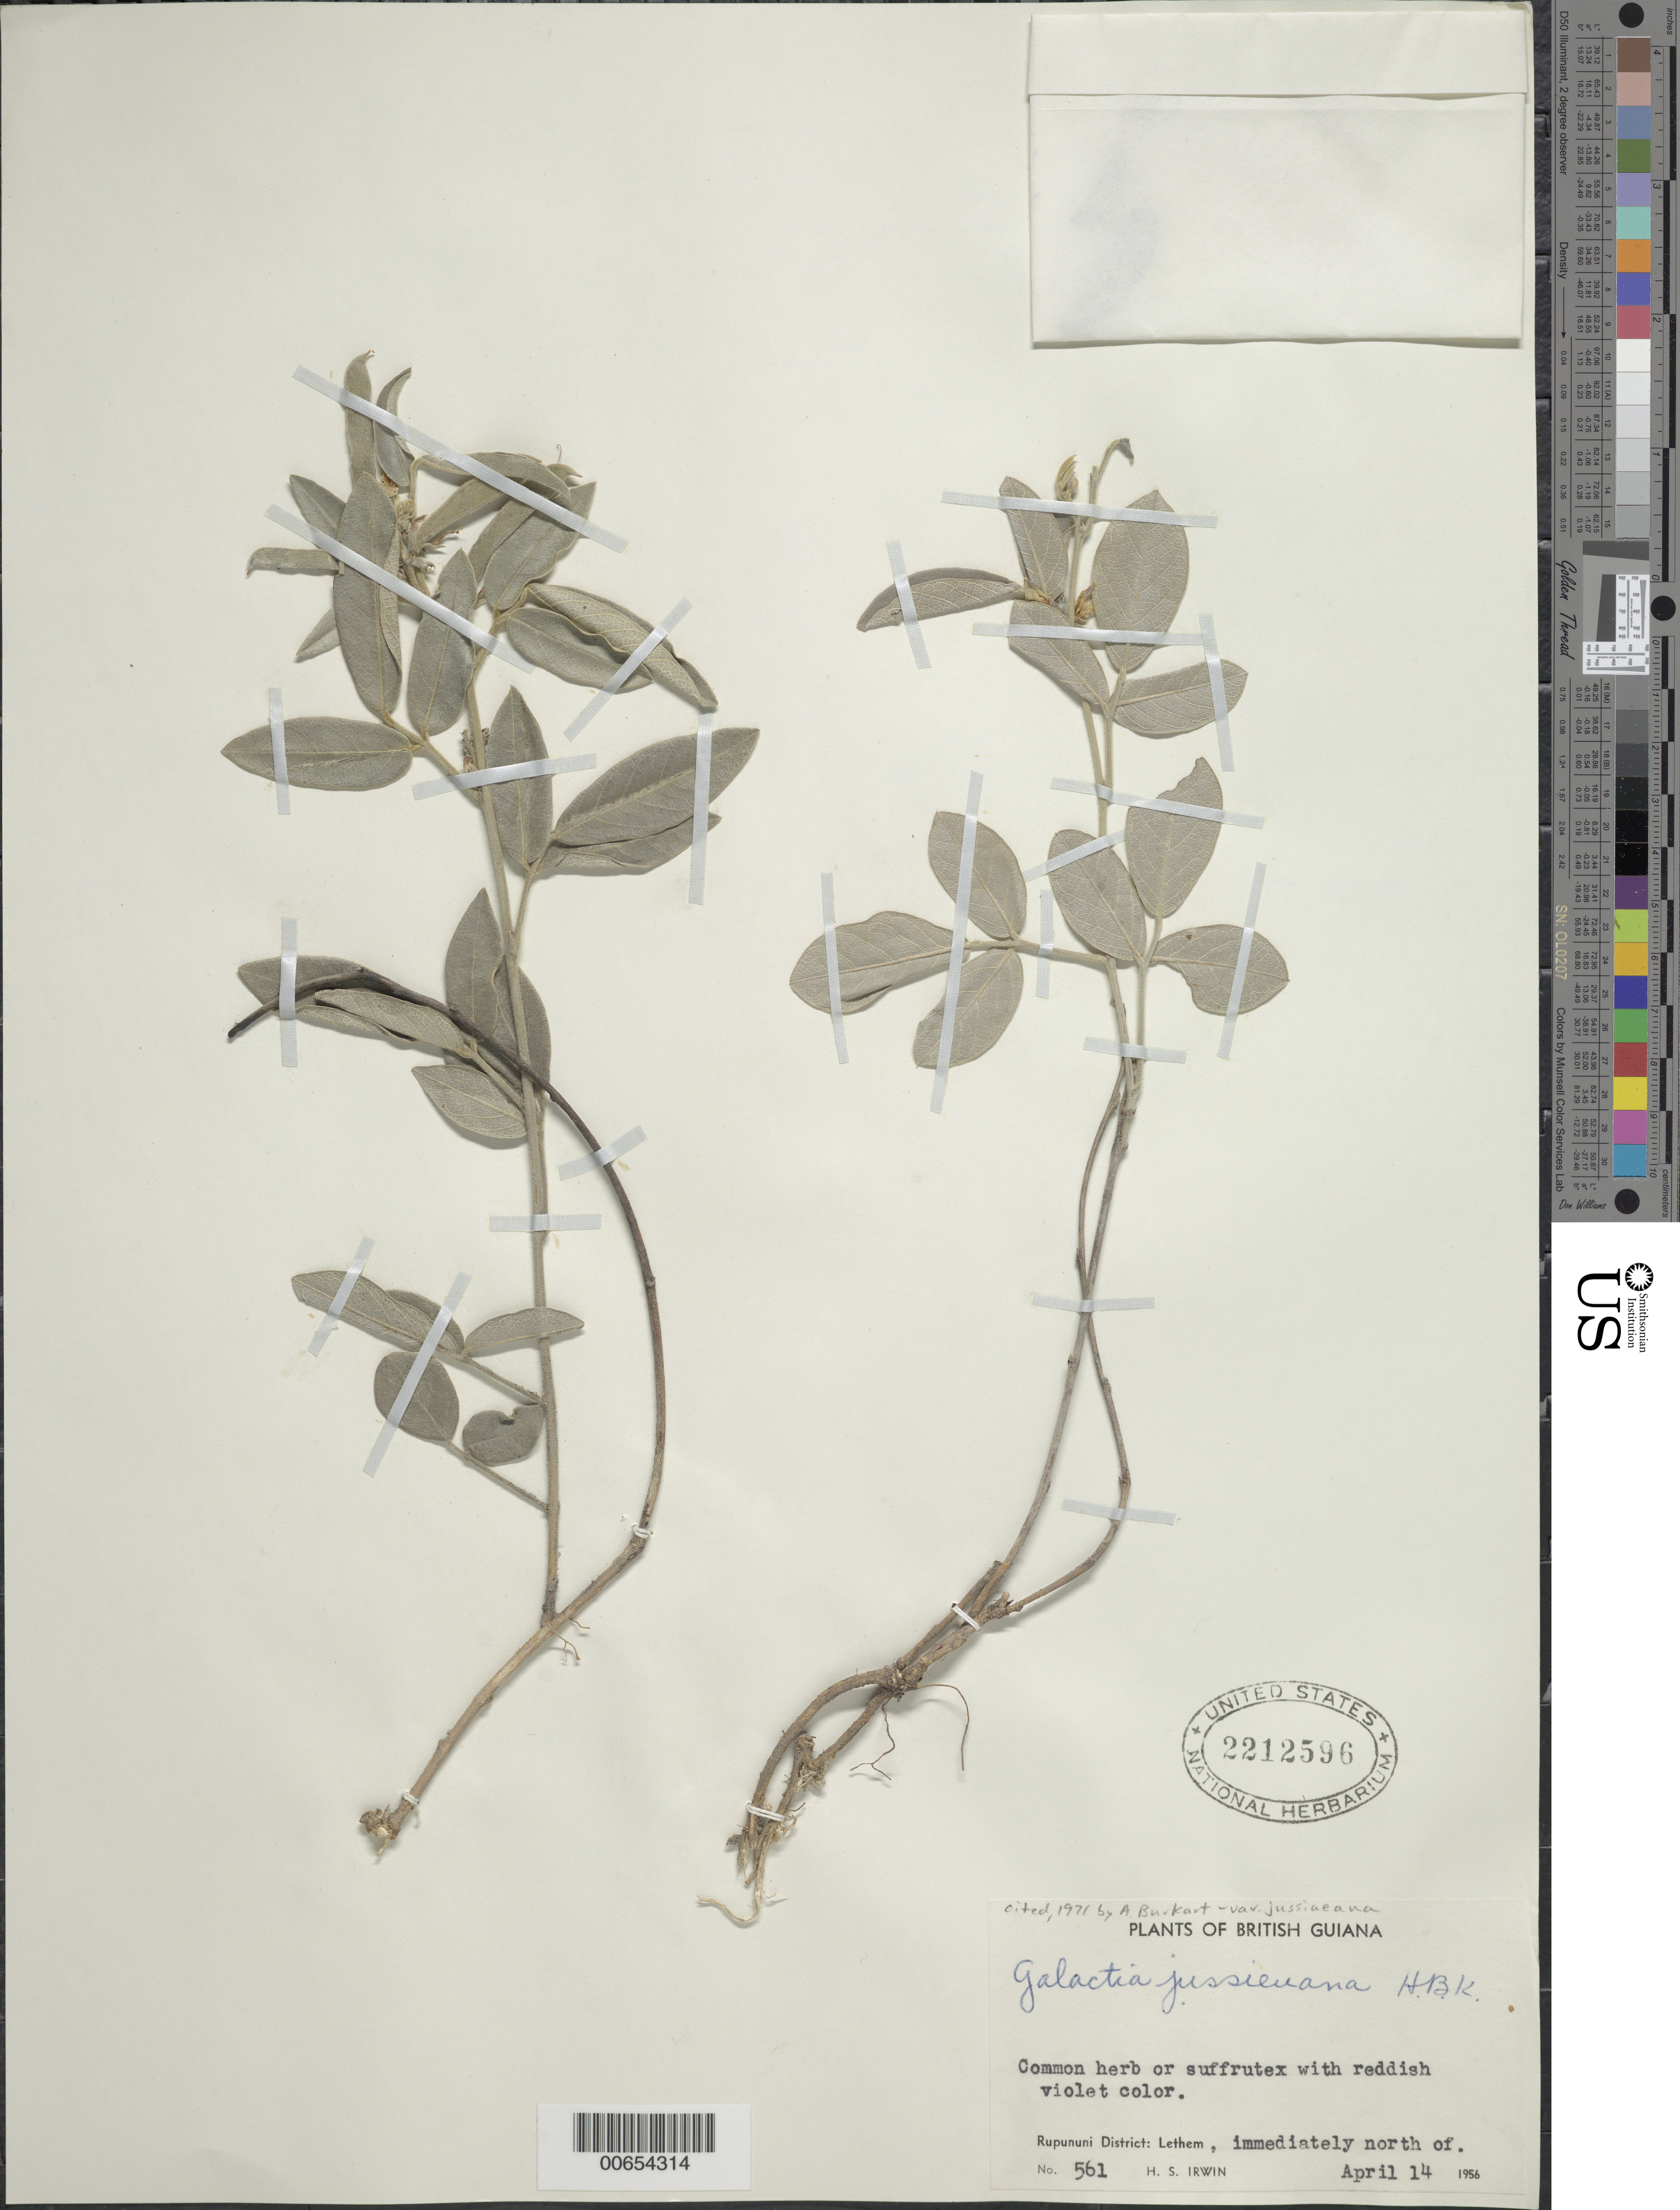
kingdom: Plantae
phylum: Tracheophyta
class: Magnoliopsida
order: Fabales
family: Fabaceae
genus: Galactia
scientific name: Galactia jussiaeana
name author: Kunth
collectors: H. Irwin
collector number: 561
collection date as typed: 14-Apr-56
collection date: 1956-04-14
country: Guyana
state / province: U. Takutu-U. Essequibo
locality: Rupununi Dist., N of Lethem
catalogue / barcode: US 2212596